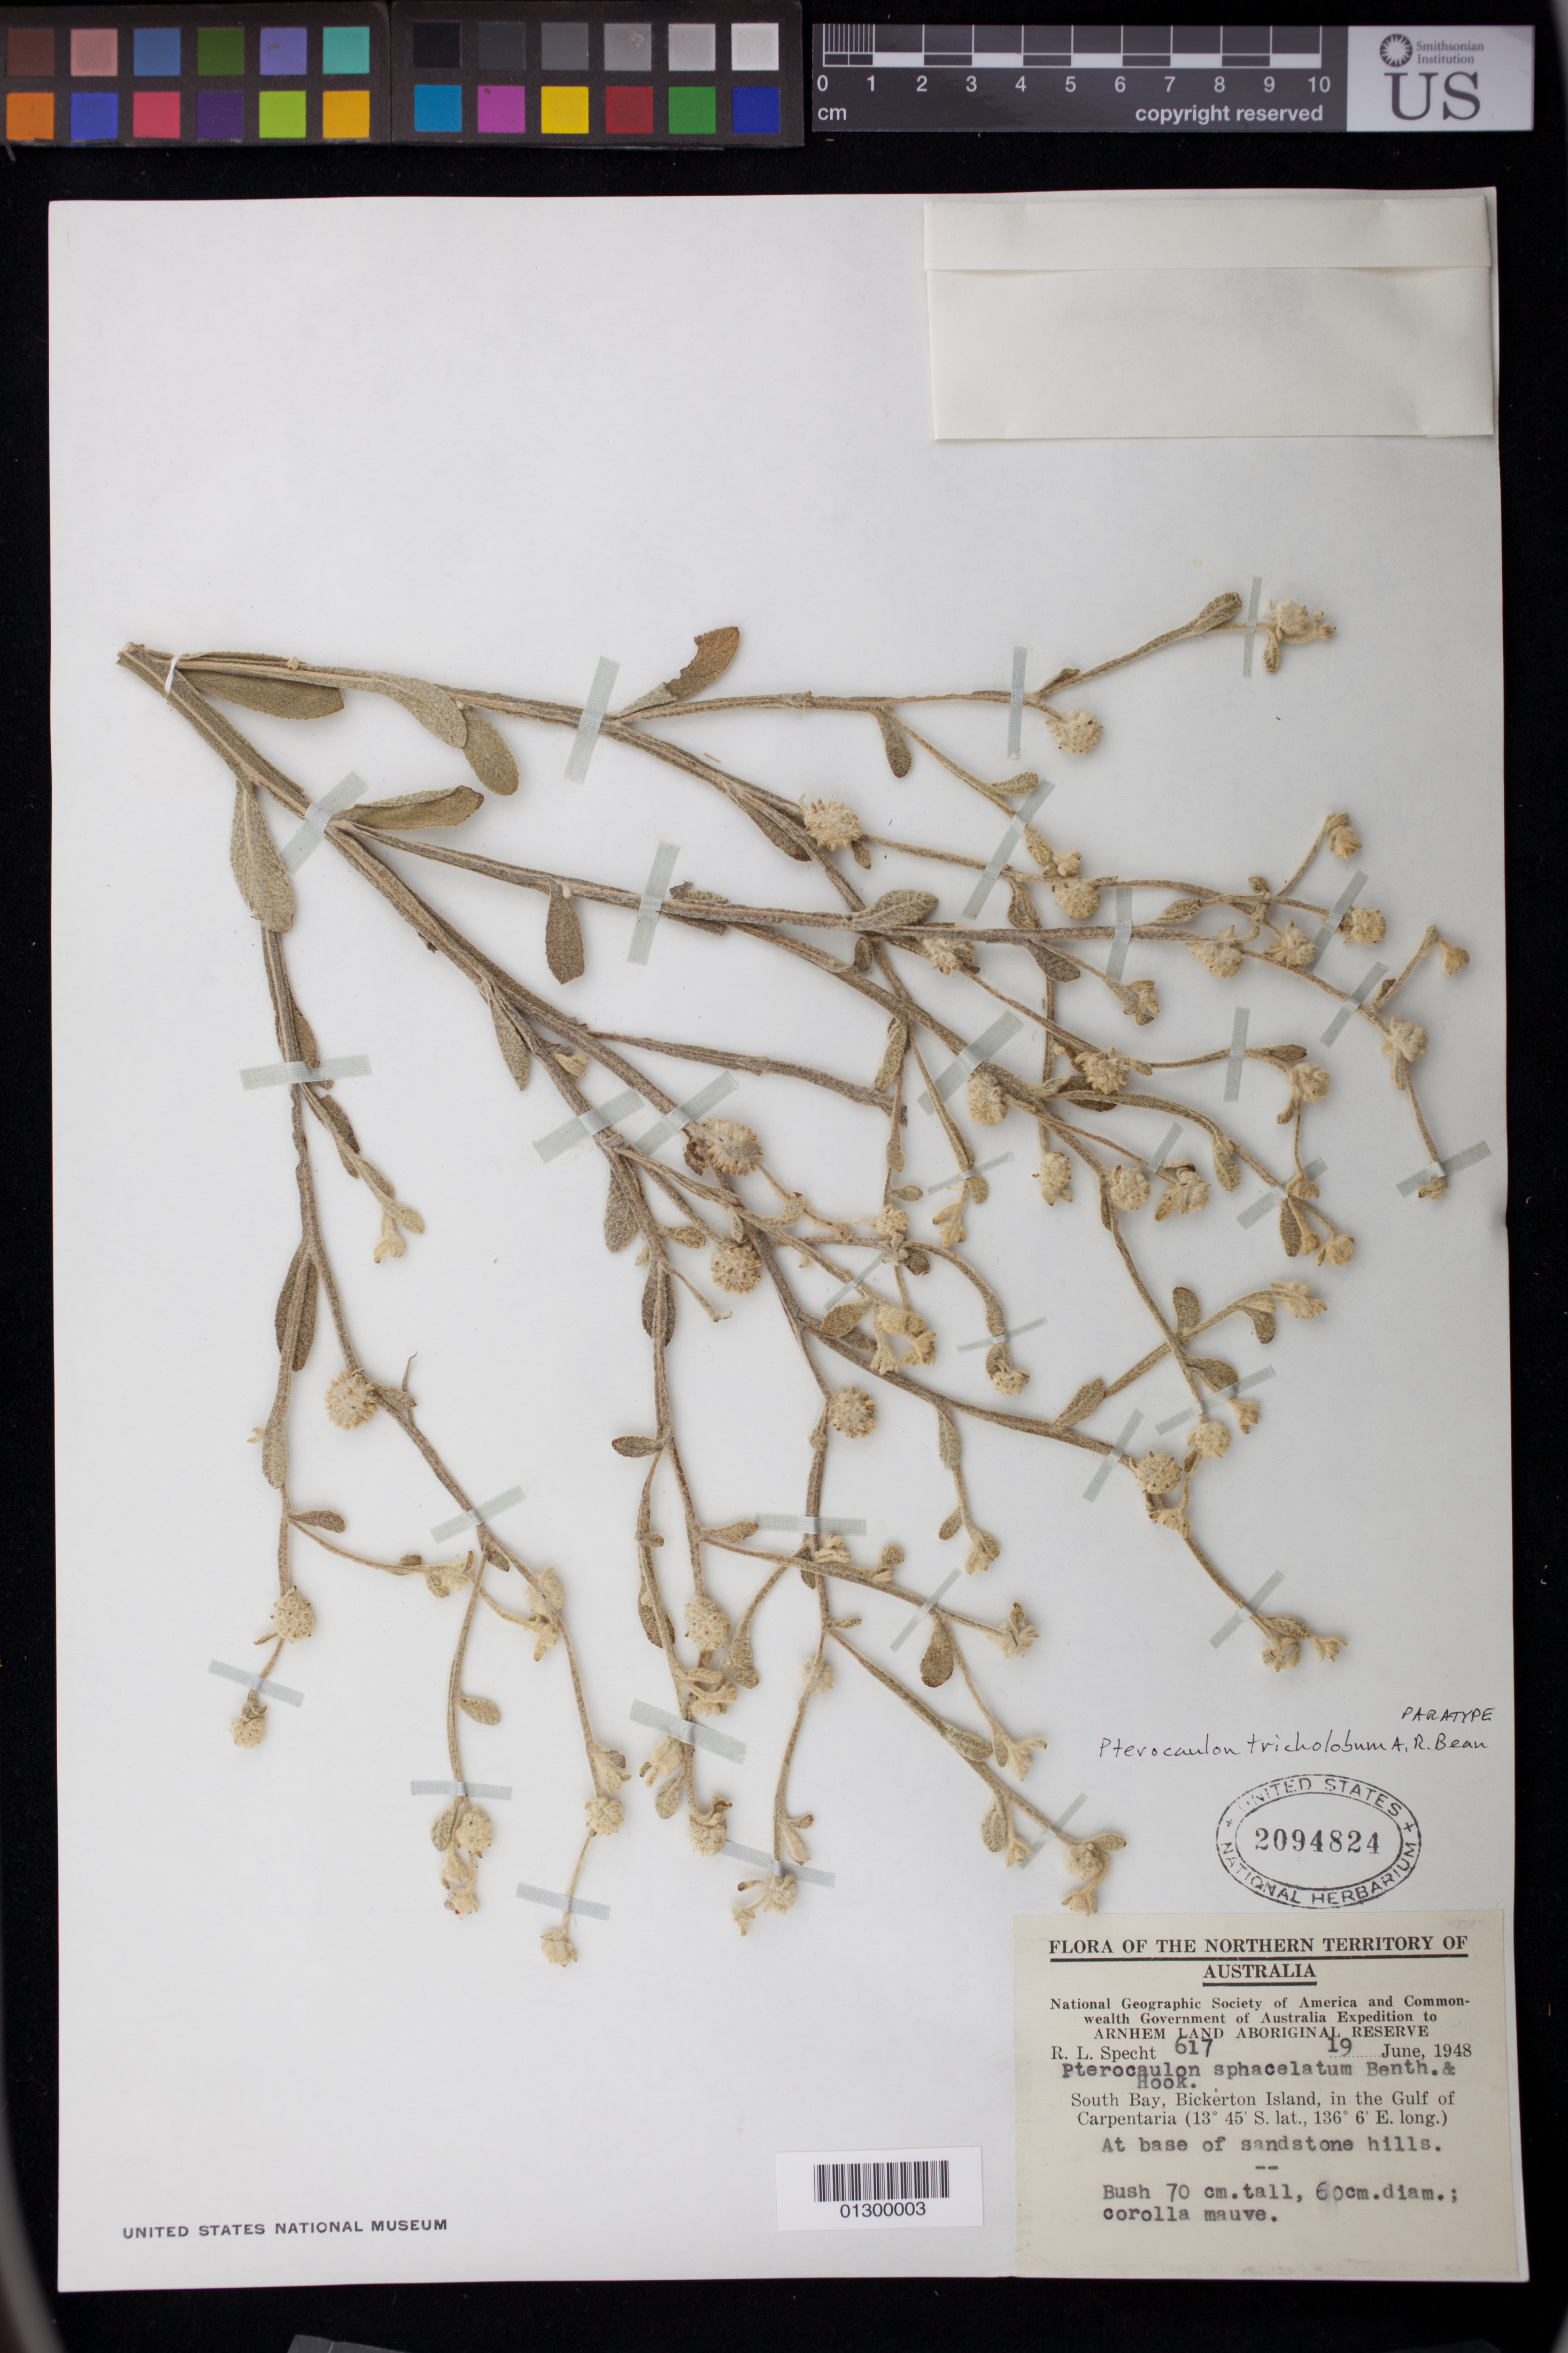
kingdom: Plantae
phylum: Tracheophyta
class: Magnoliopsida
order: Asterales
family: Asteraceae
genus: Pterocaulon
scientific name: Pterocaulon tricholobum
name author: A.R. Bean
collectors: R. L. Specht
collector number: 617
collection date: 1948-06-19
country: Australia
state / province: Northern Territory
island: Bickerton Island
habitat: At base of sandstone hills.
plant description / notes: Bush 70 cm. tall, 60 cm. diam.; corolla mauve.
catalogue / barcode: US 2094824